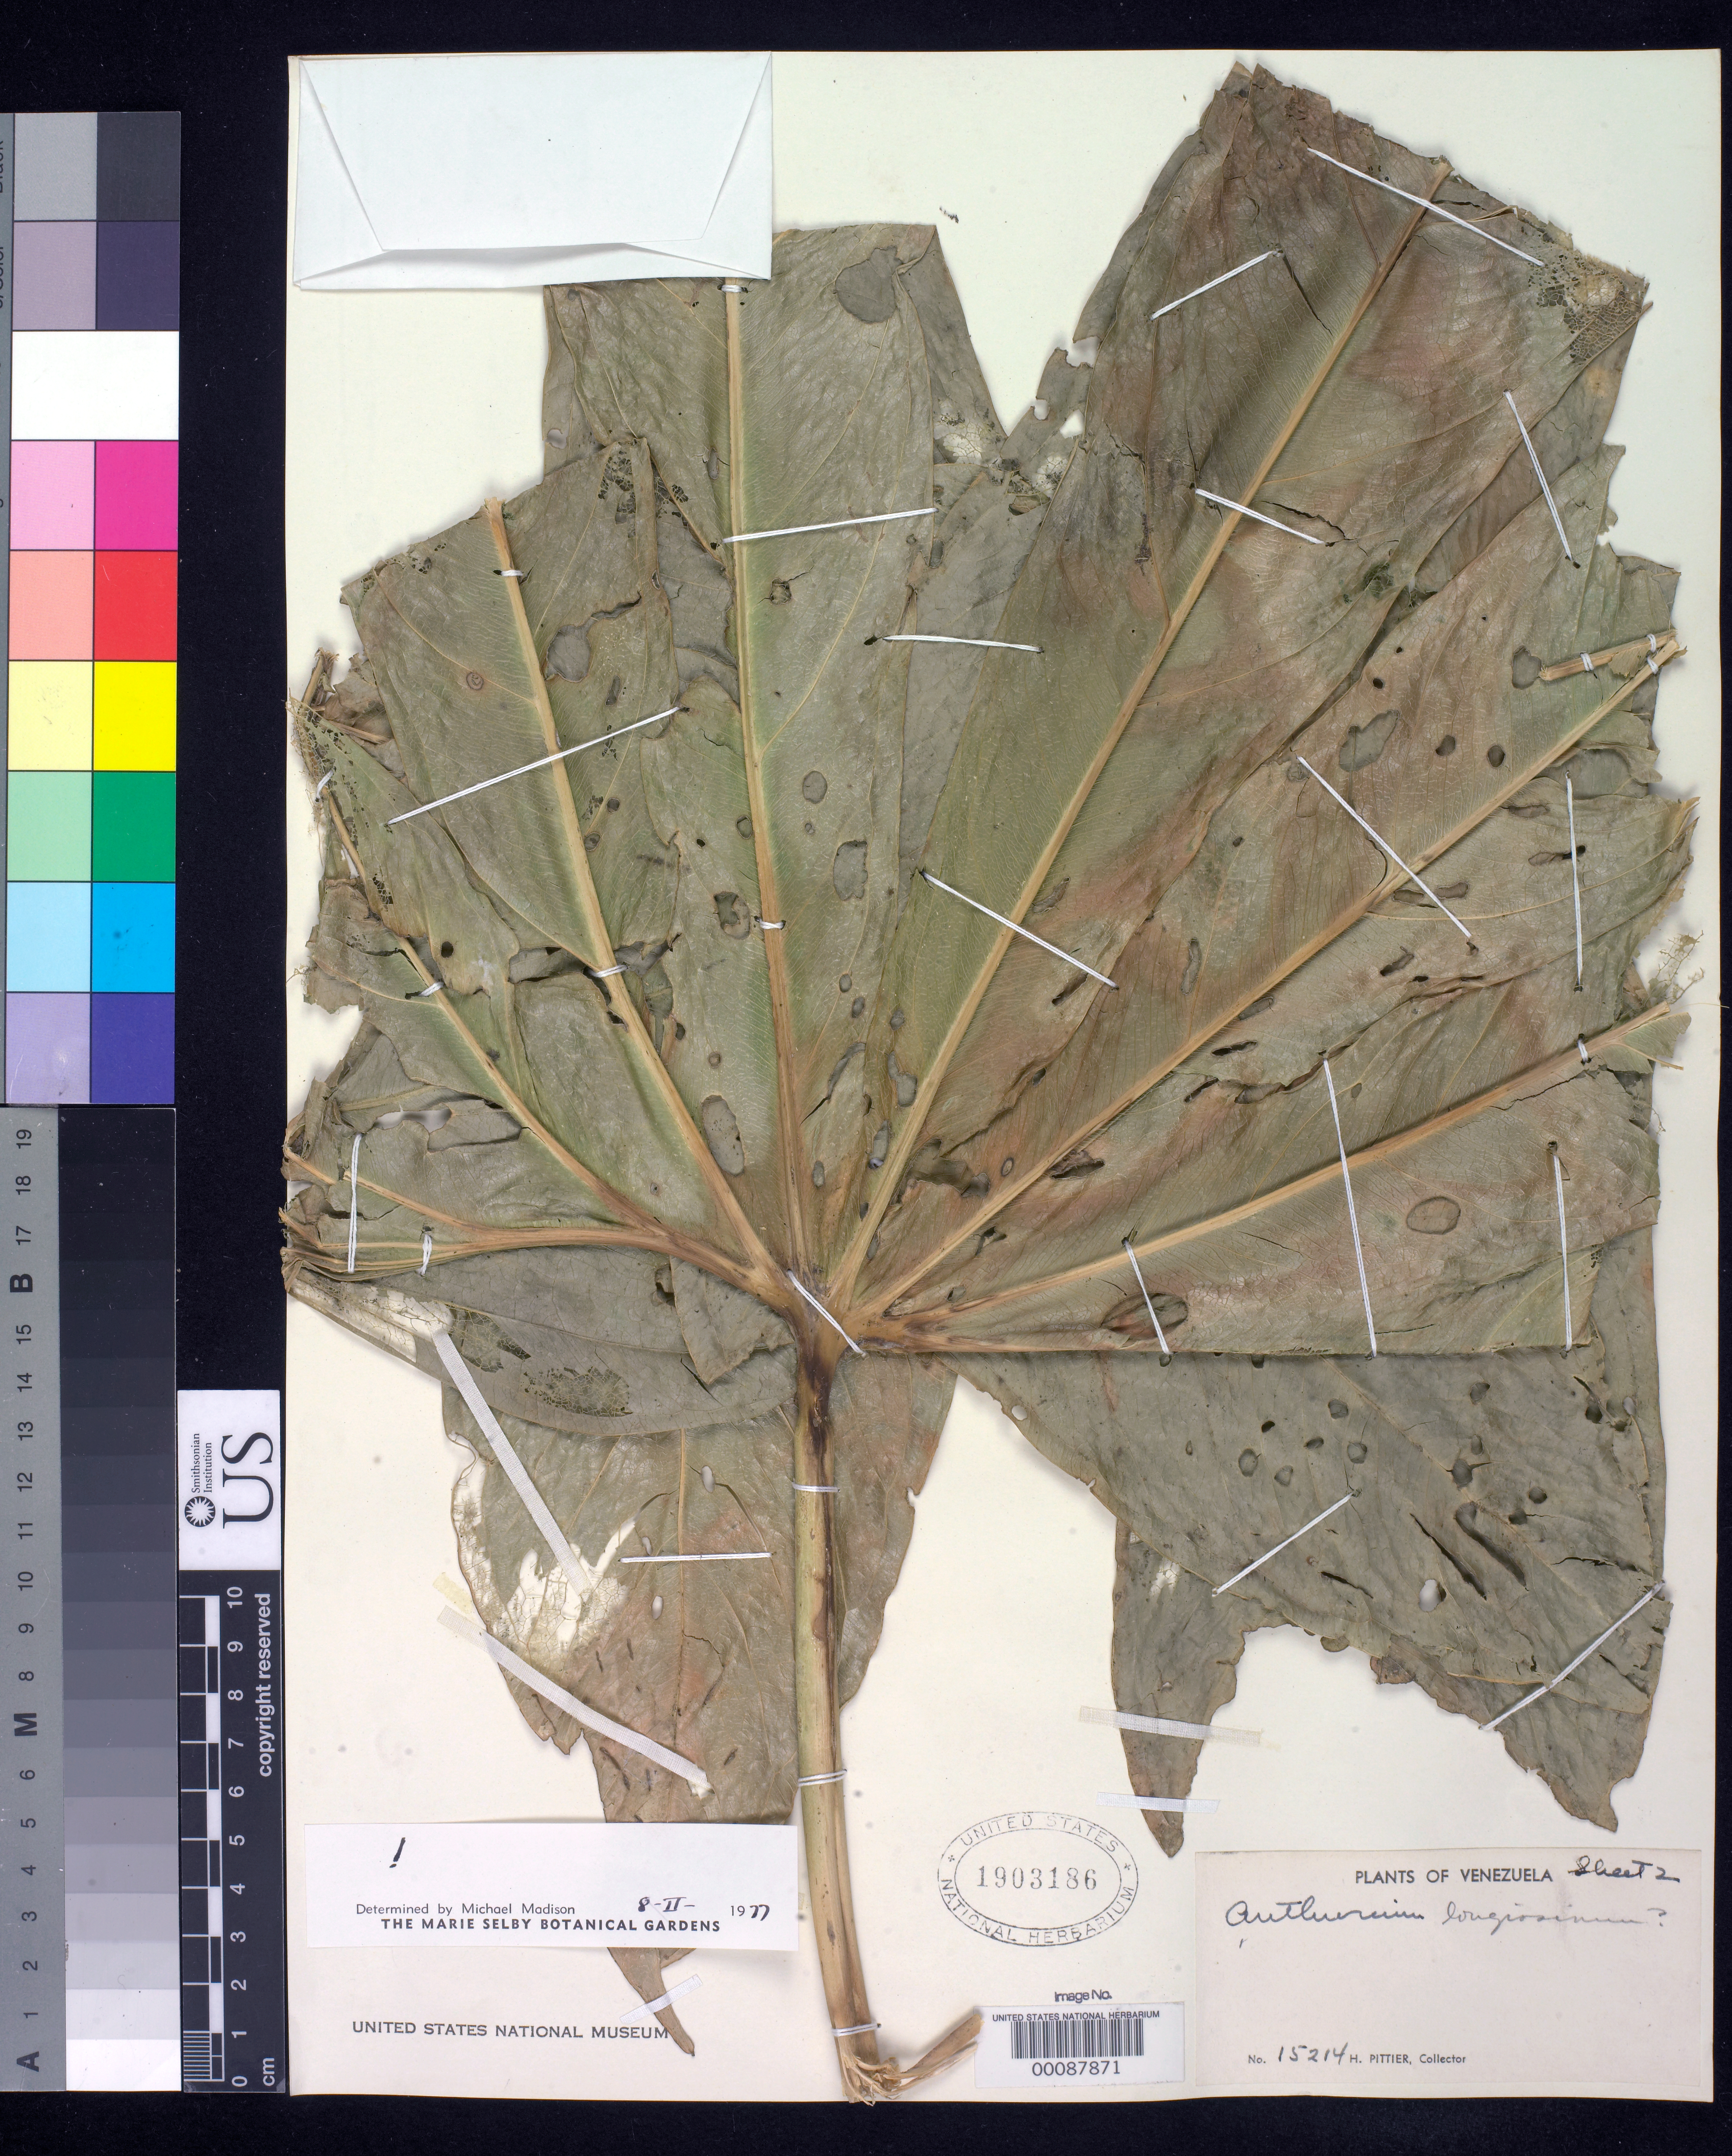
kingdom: Plantae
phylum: Tracheophyta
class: Liliopsida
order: Alismatales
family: Araceae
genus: Anthurium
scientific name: Anthurium longissimum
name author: Pittier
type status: Isotype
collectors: H. F. Pittier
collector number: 15214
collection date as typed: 09 Feb 1946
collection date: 1946-02-09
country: Venezuela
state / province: Aragua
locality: Parque Nacional, northern slope.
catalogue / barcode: US 1903186